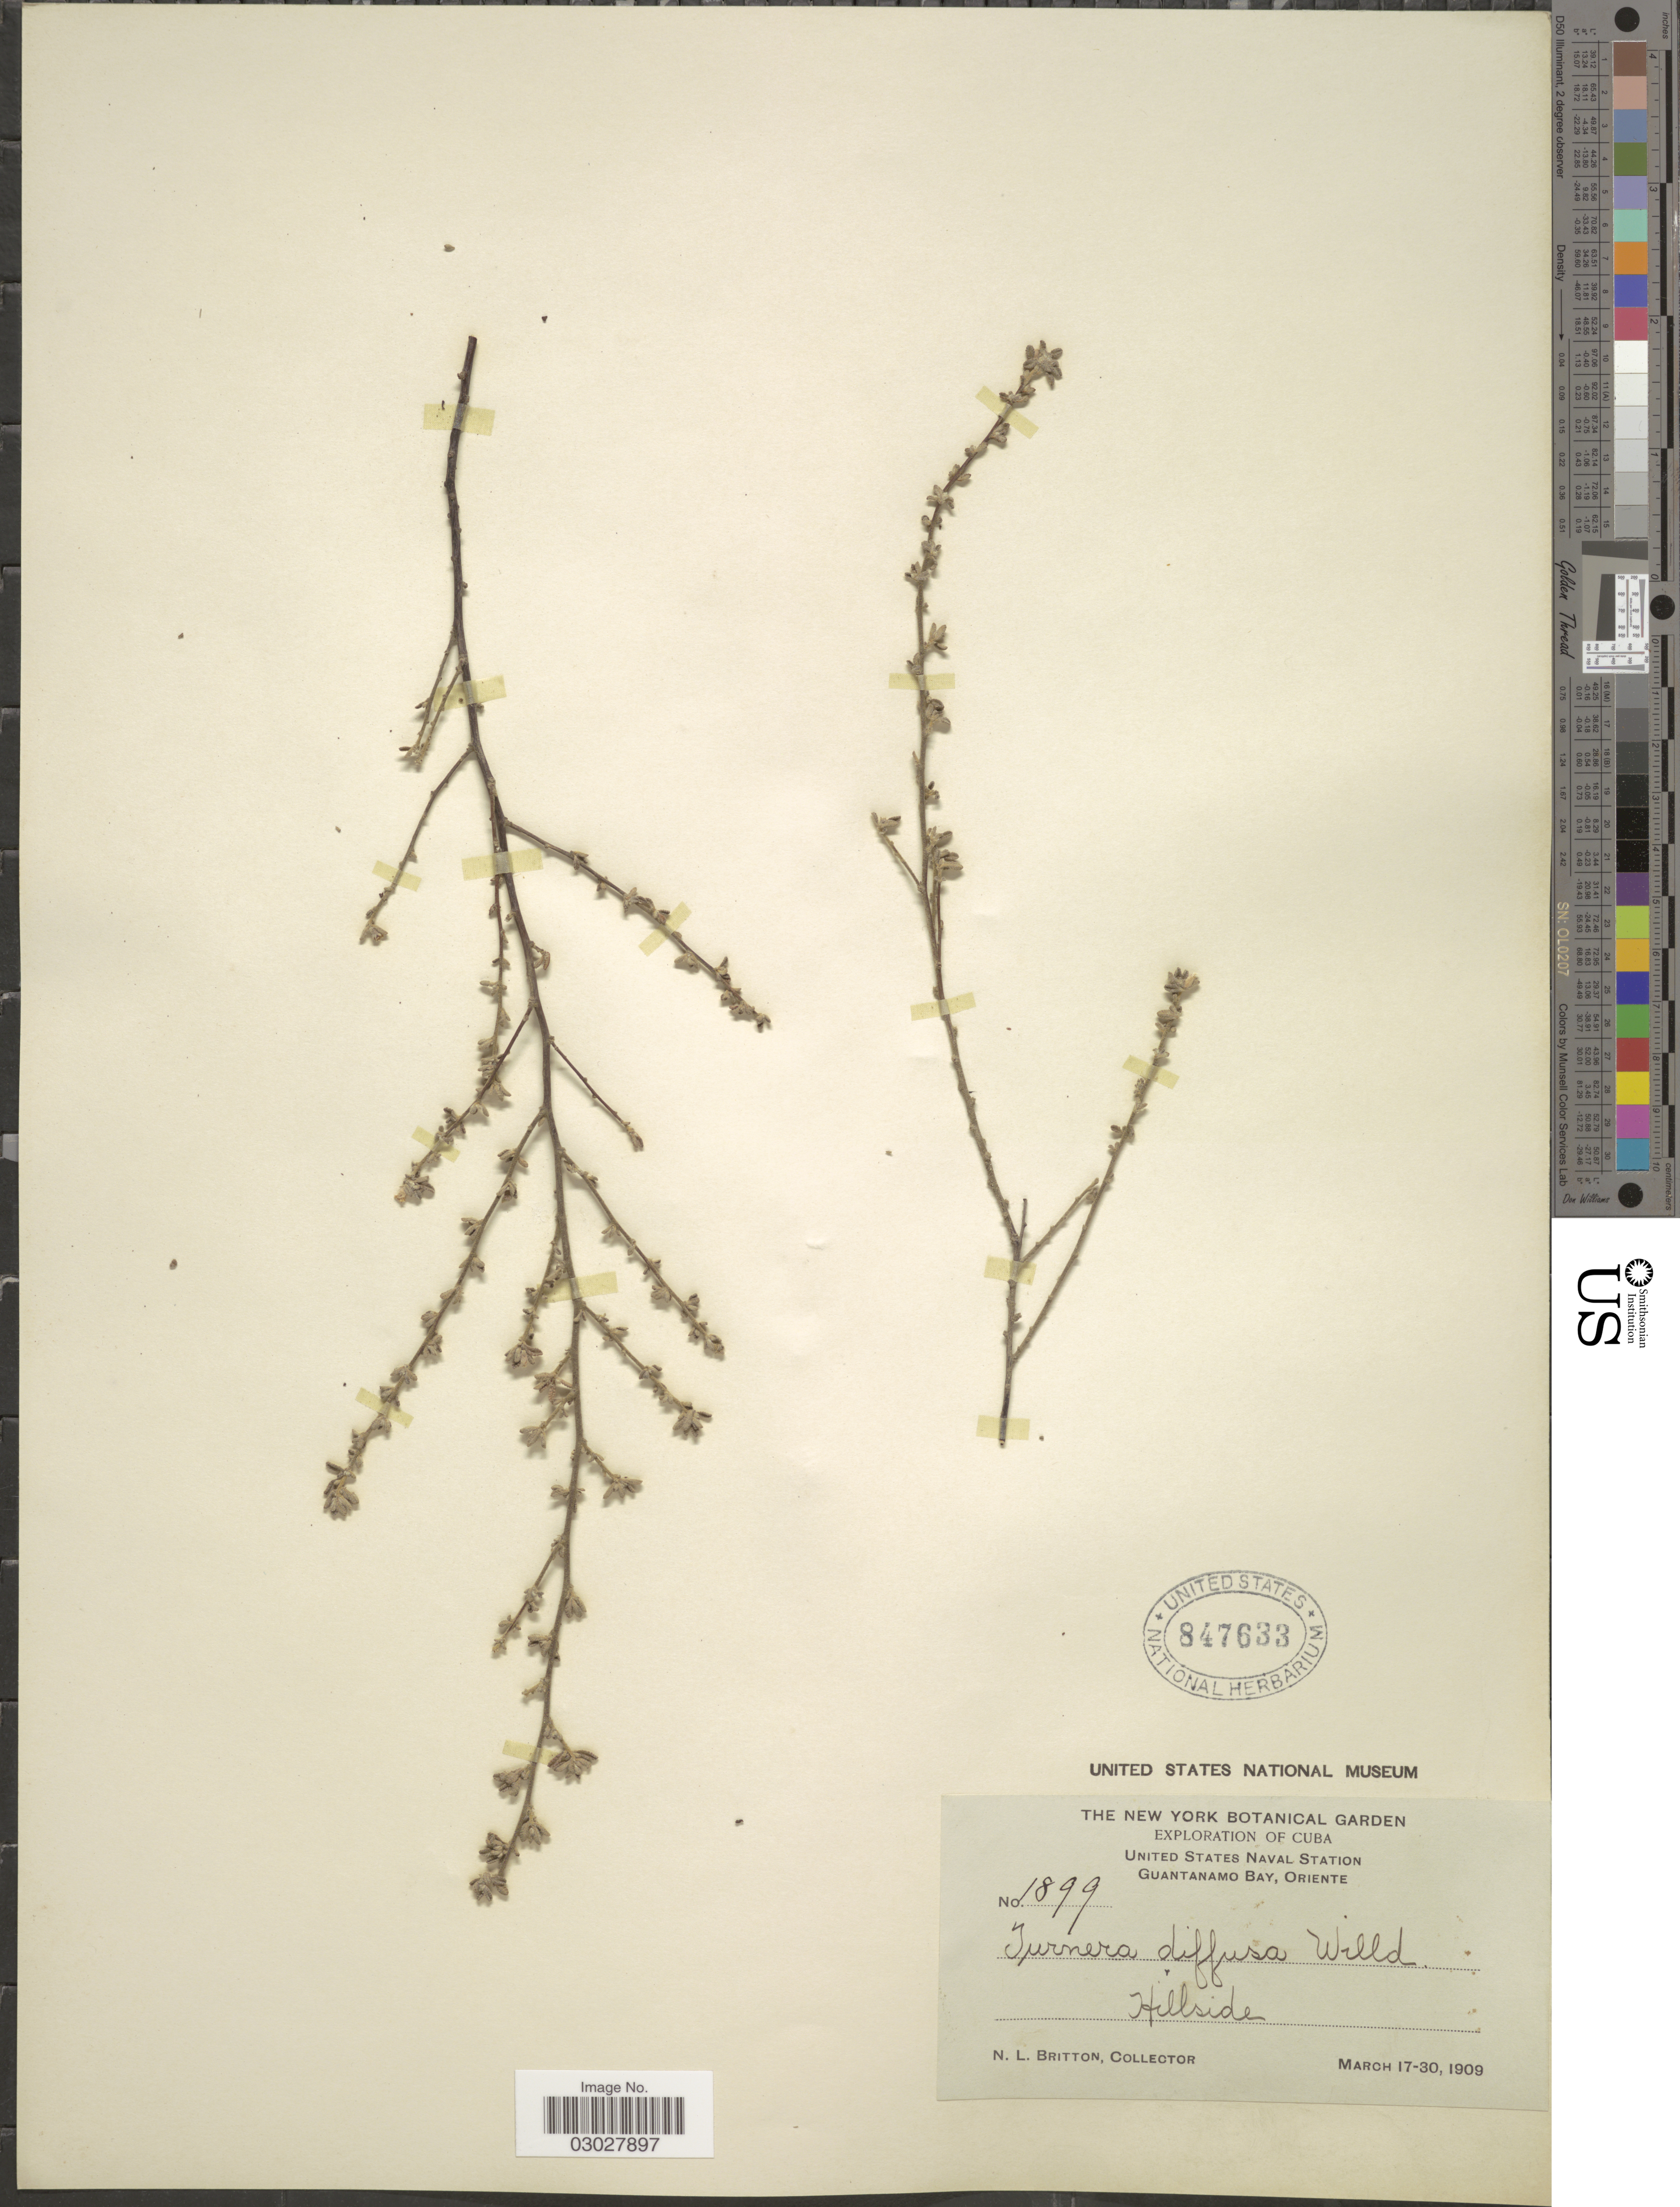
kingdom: Plantae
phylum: Tracheophyta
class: Magnoliopsida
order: Malpighiales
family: Turneraceae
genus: Turnera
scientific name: Turnera diffusa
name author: Willd. ex Schult.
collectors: N. Britton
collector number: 1899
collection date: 1909-03-17/1909-03-30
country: Cuba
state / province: Oriente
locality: United States Naval Station. Guantanamo Bay.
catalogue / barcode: US 847633